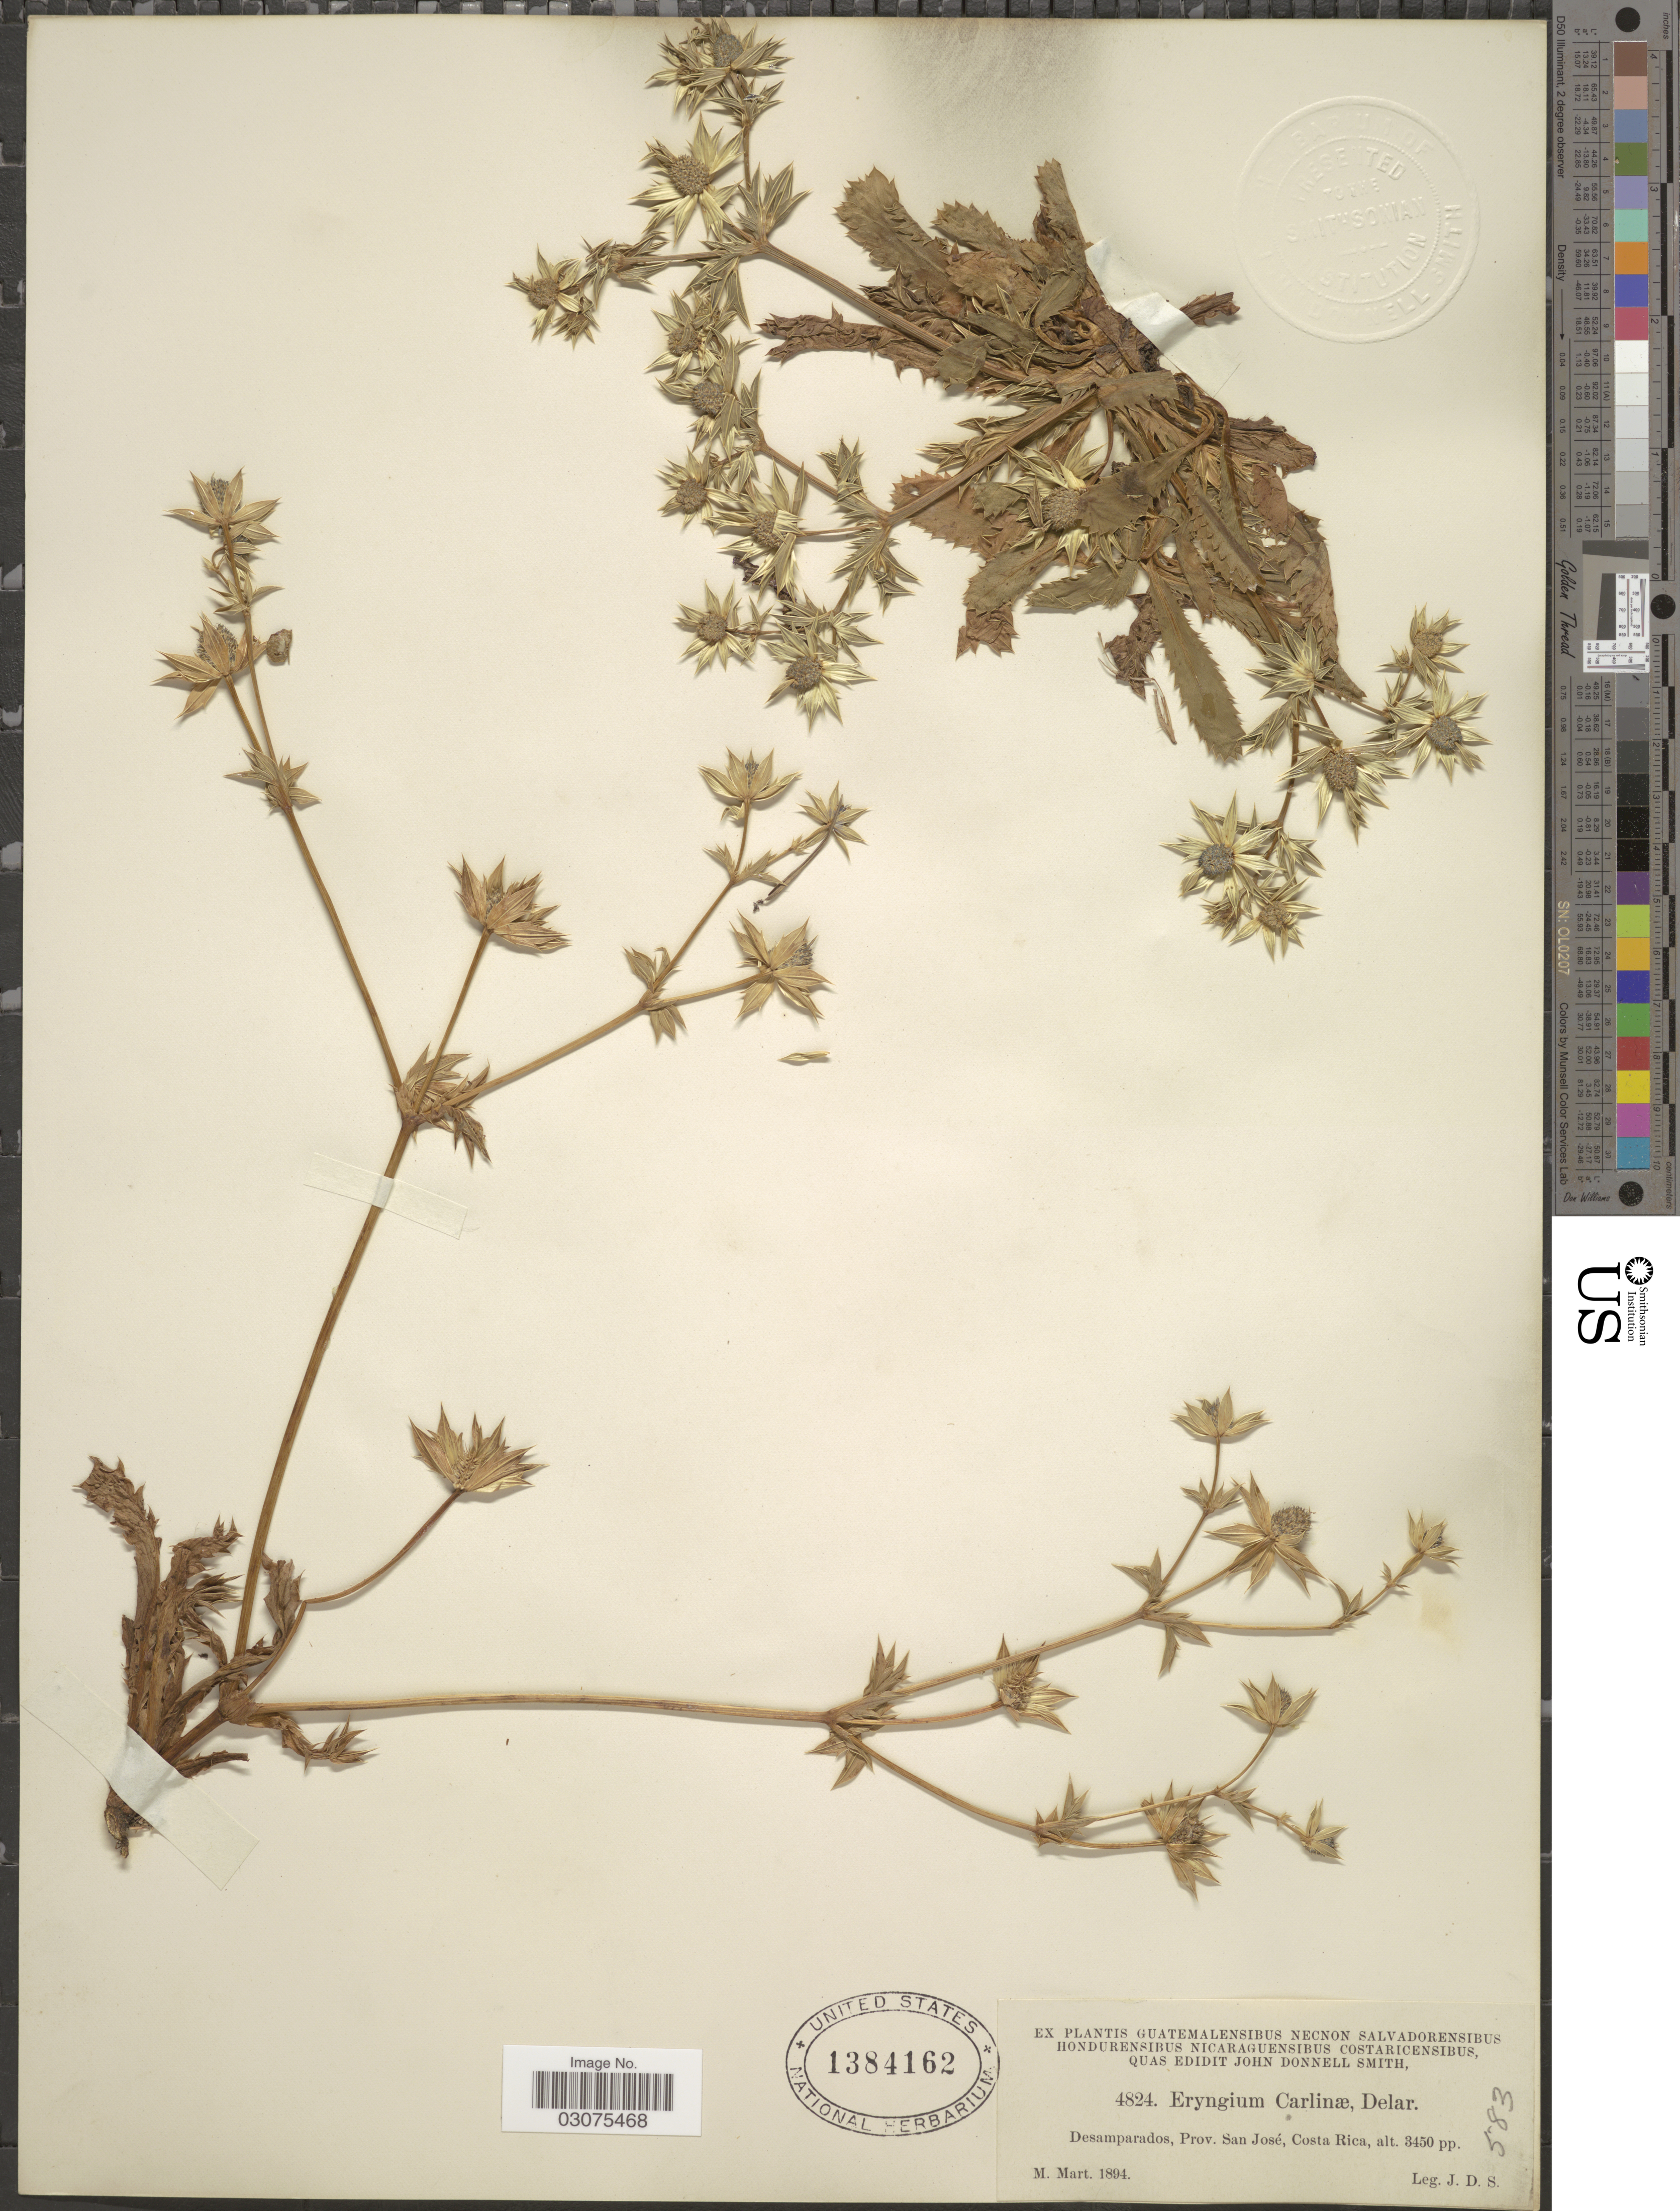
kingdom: Plantae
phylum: Tracheophyta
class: Magnoliopsida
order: Apiales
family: Apiaceae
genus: Eryngium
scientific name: Eryngium carlinae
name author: F. Delaroche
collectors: J. Donnell Smith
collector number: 4824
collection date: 1894-03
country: Costa Rica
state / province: San José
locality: Desamparados.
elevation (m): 1052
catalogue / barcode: US 1384162